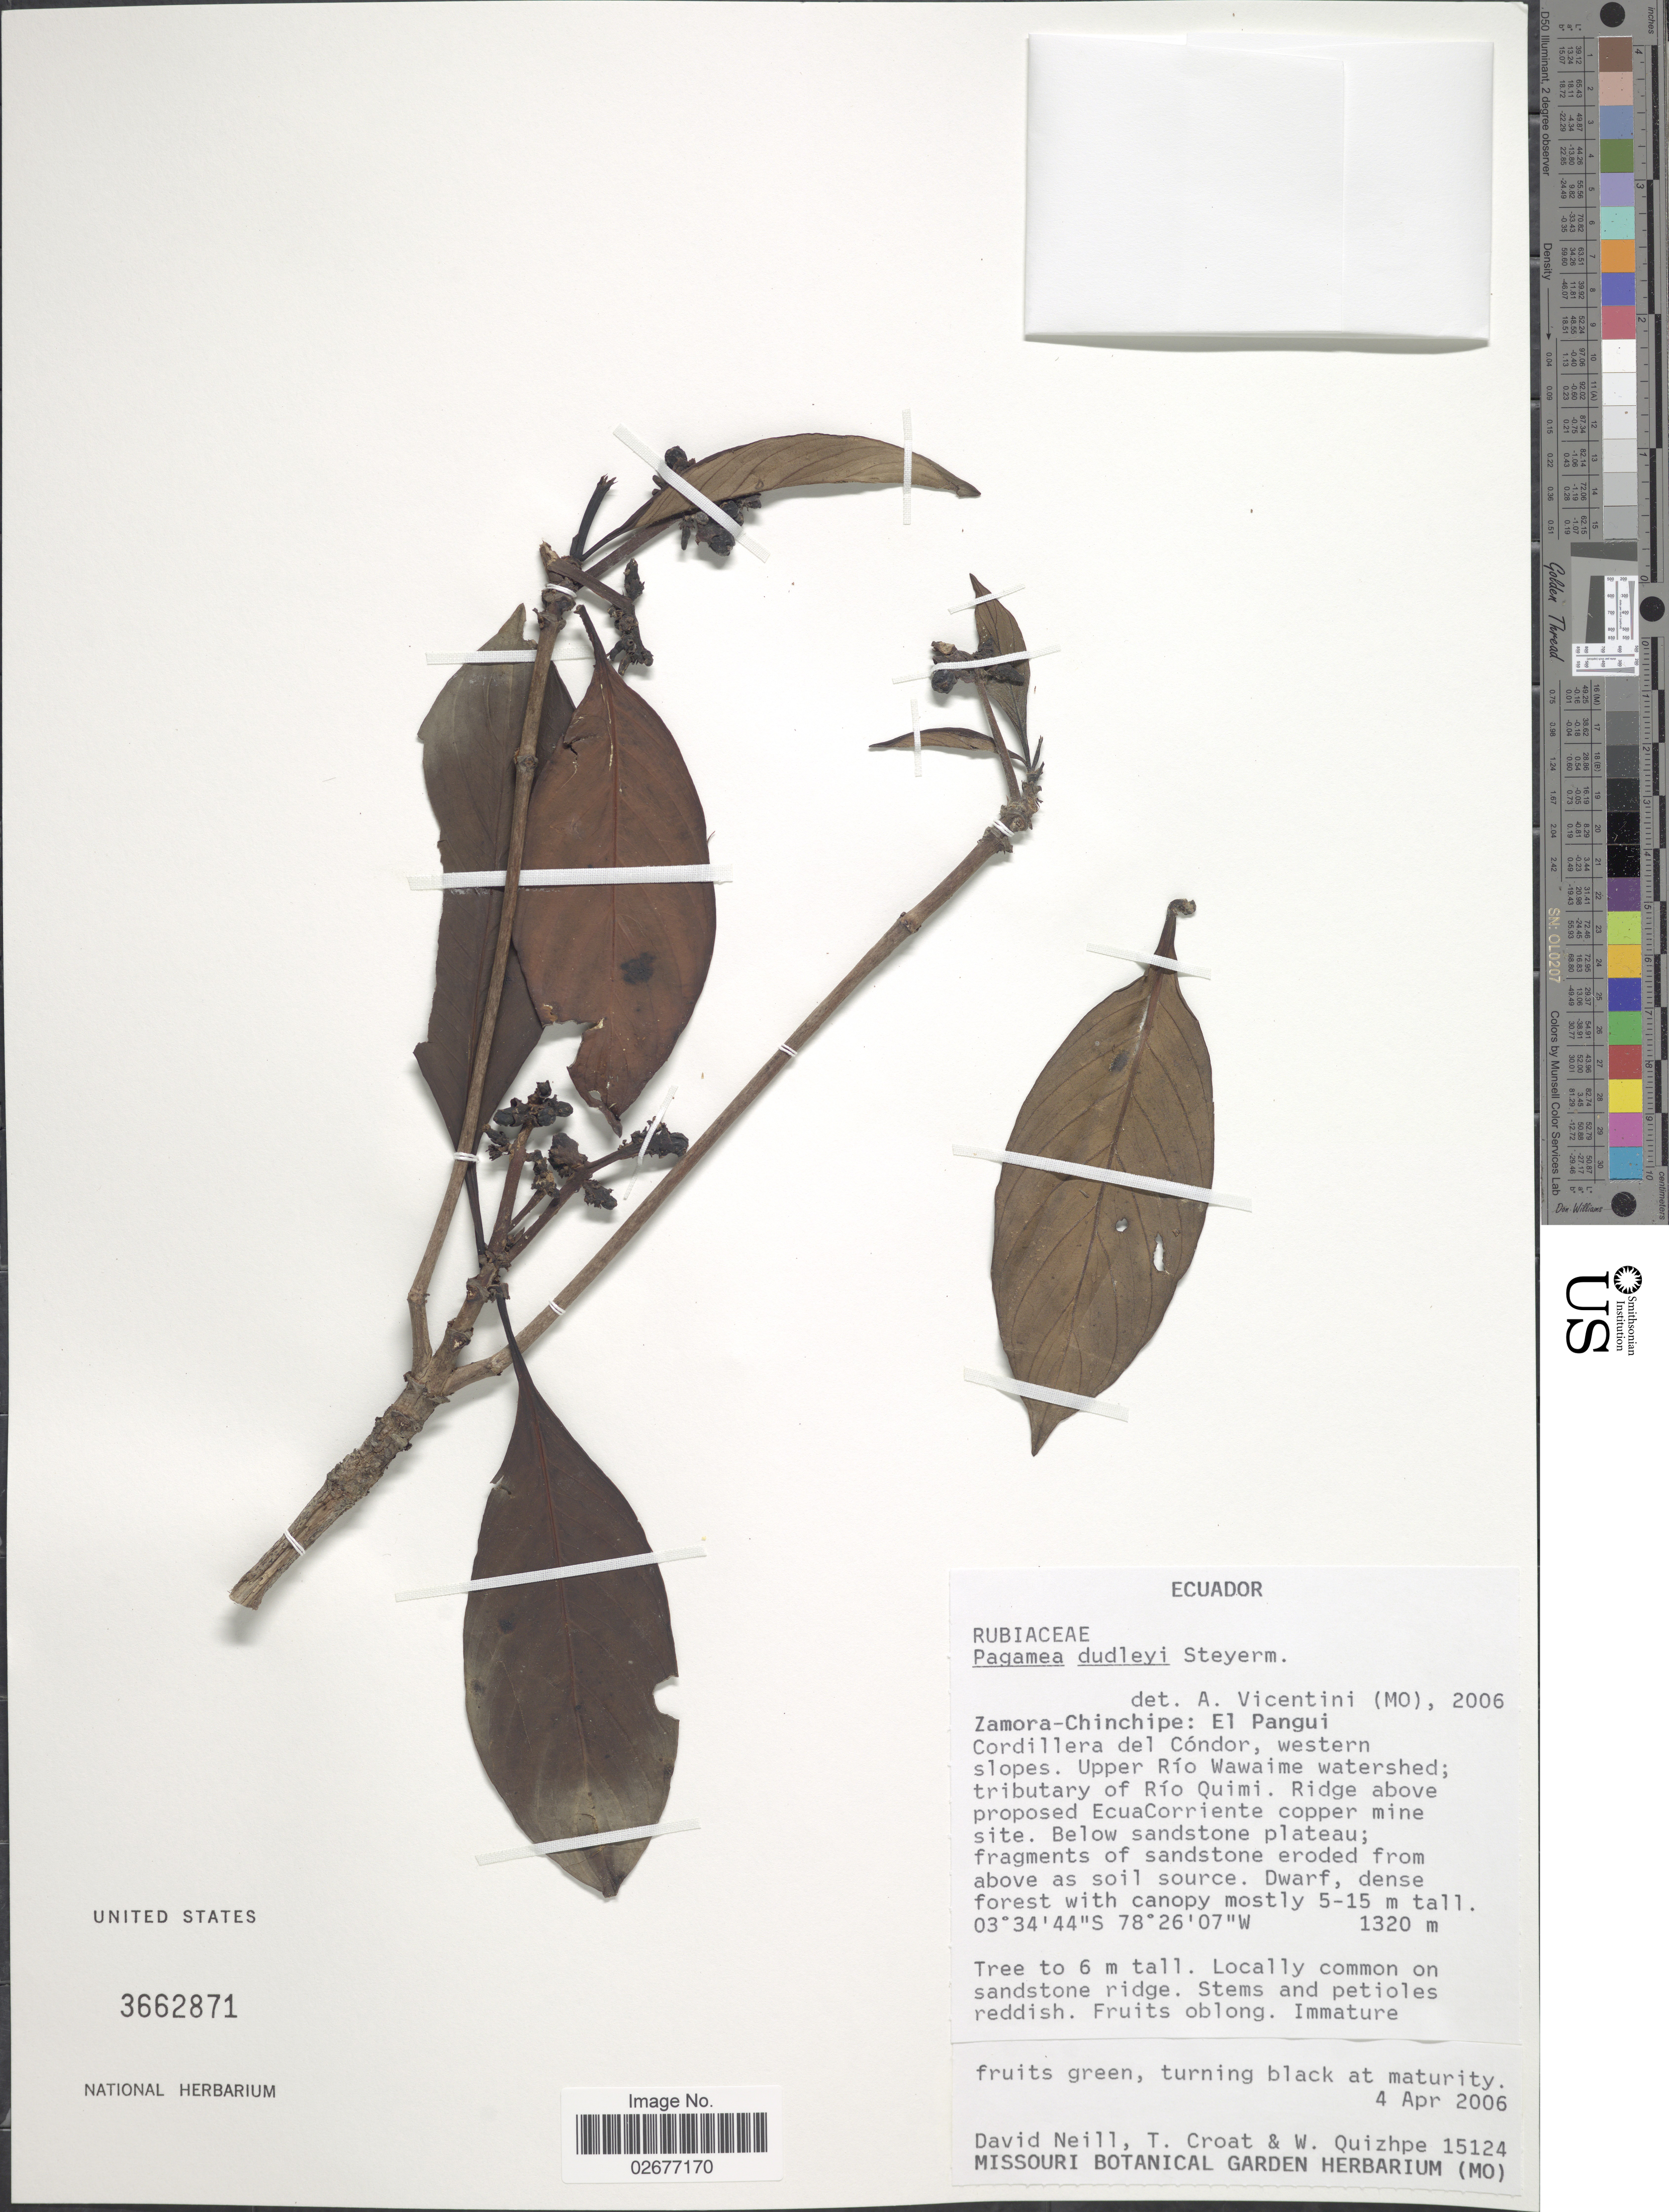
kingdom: Plantae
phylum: Tracheophyta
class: Magnoliopsida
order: Gentianales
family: Rubiaceae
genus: Pagamea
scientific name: Pagamea dudleyi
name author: Steyerm.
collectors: D. A. Neill, T. B. Croat & W. Quizhpe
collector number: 15124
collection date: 2006-04-04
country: Ecuador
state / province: Zamora-Chinchipe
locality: Zamora-Chinchipe: El Pangui, Cordillera del Condor, western slopes, Upper Rio Wawaime watershed; tributary of Rio Quimi, Ridge above proposed EcuaCorriente copper mine site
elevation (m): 1320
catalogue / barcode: US 3662871